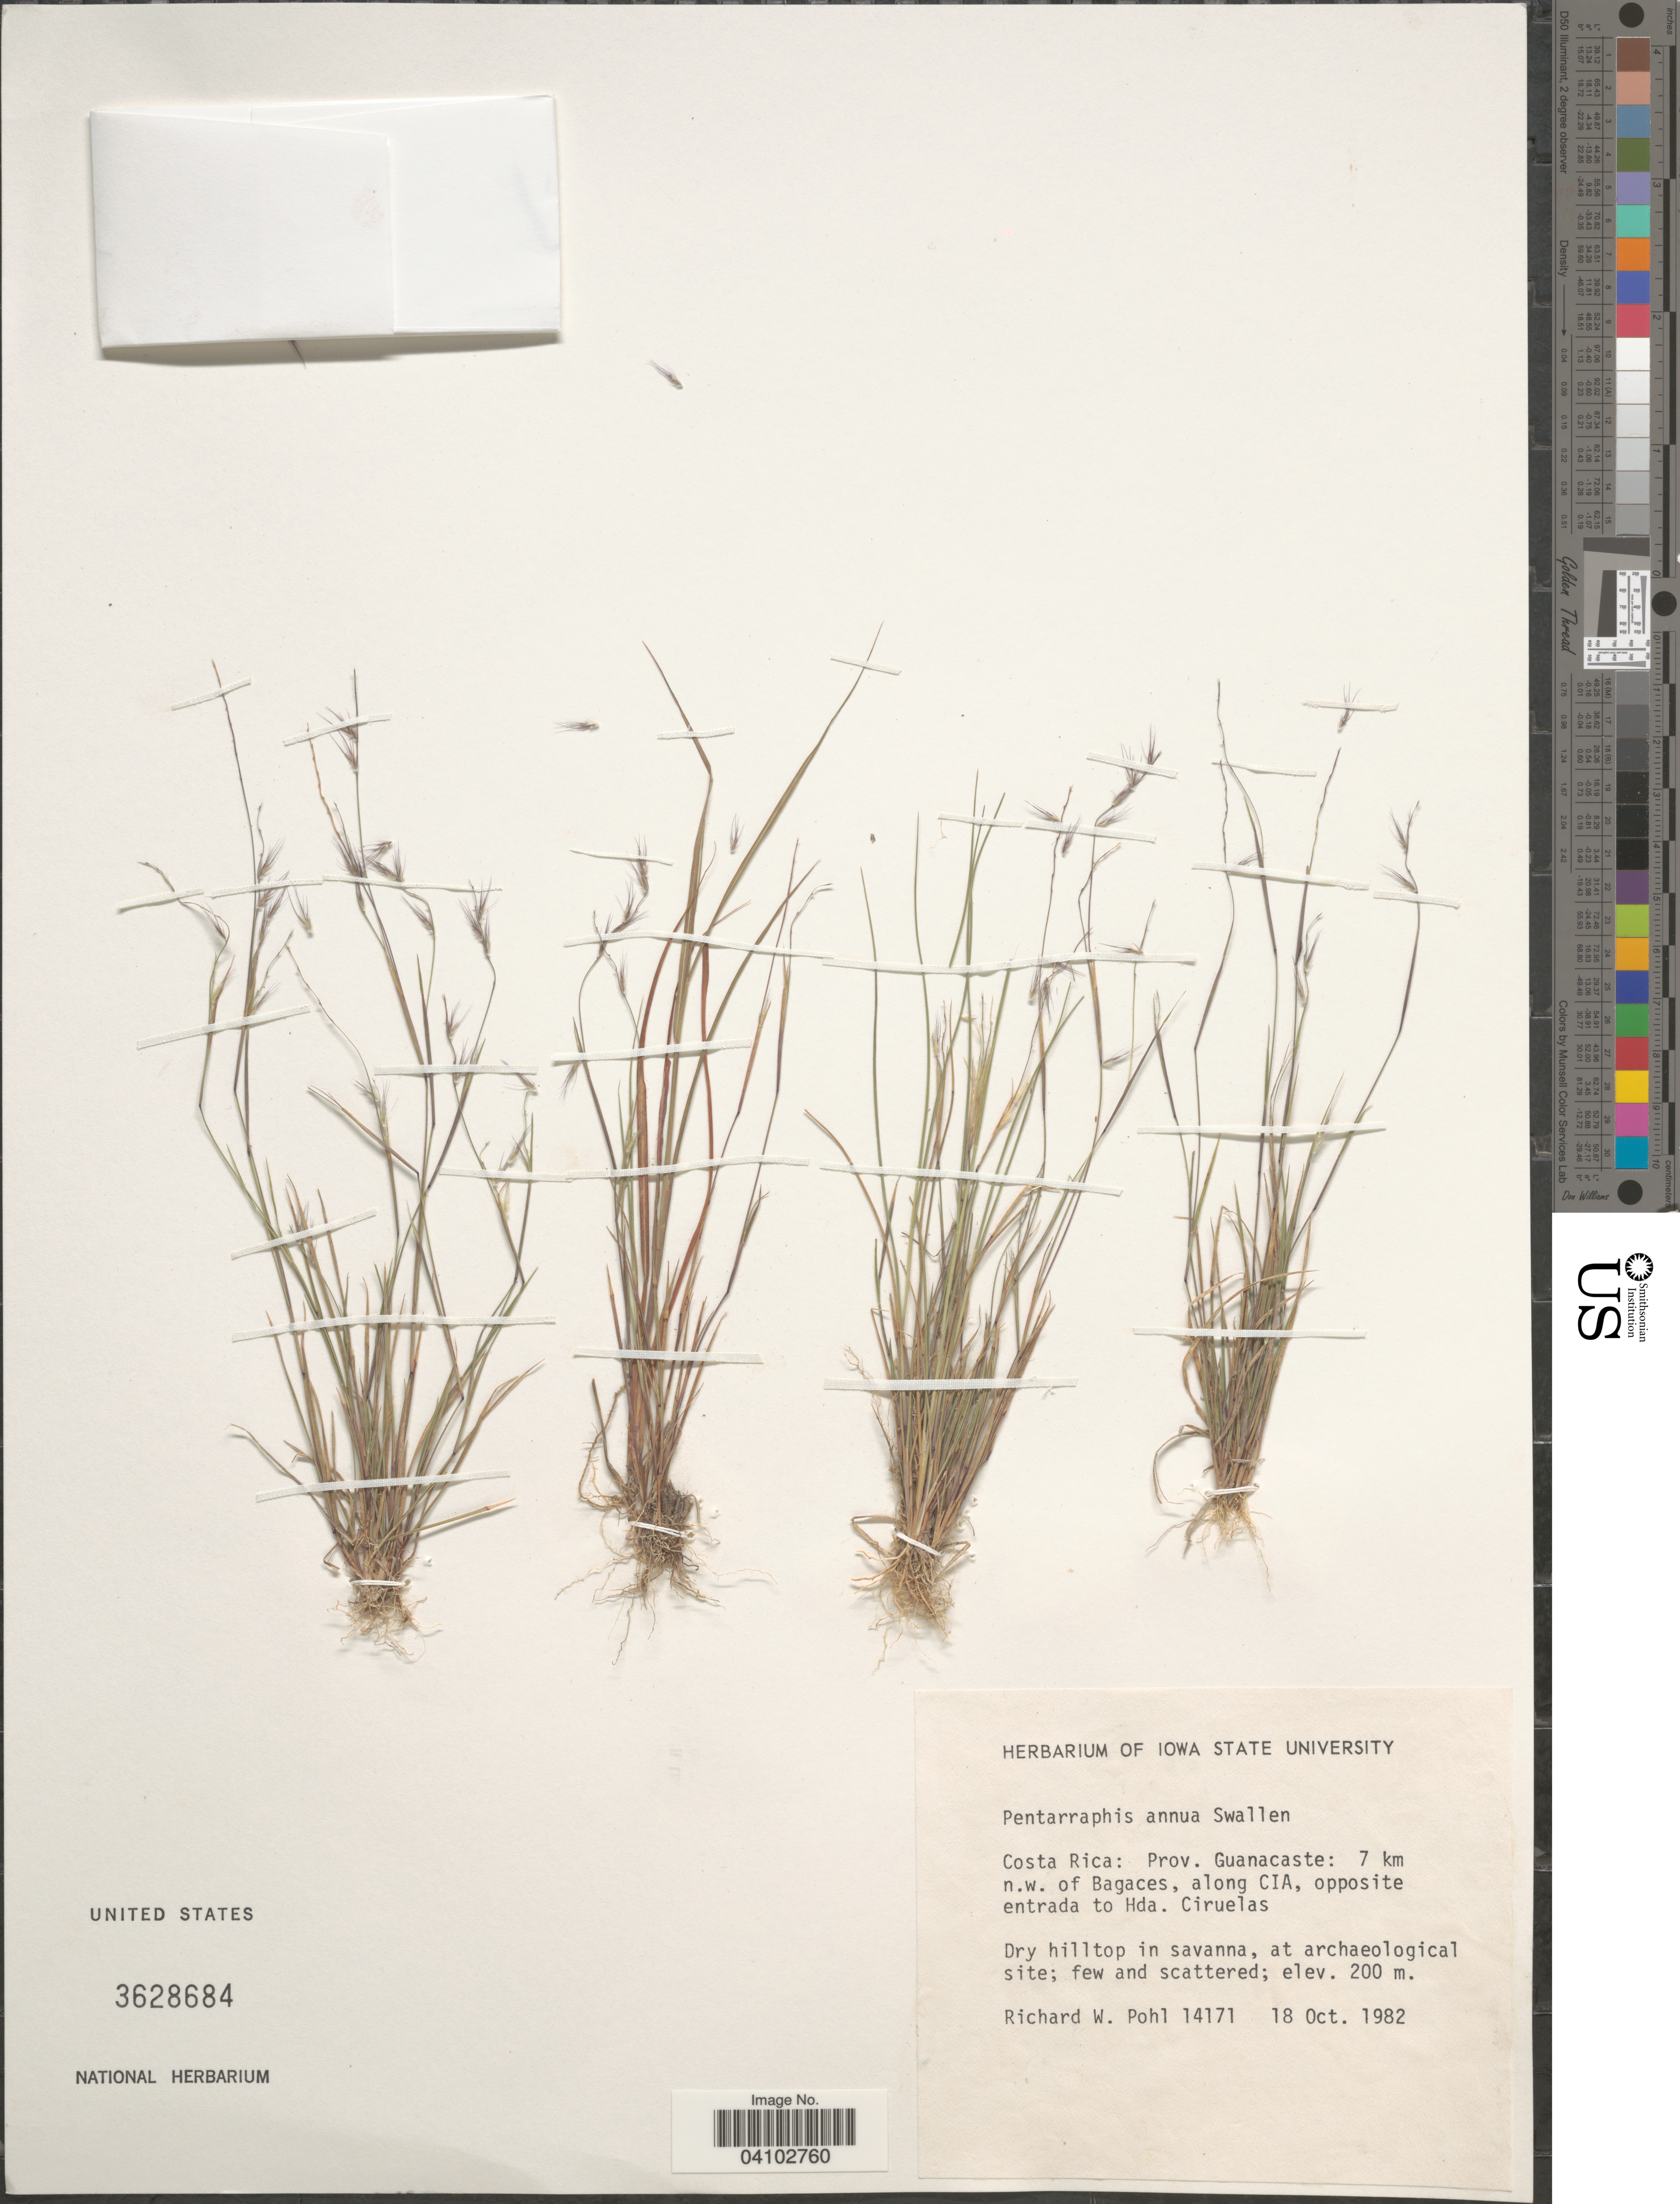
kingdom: Plantae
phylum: Tracheophyta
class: Liliopsida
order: Poales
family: Poaceae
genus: Bouteloua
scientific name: Bouteloua swallenii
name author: Columbus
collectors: R. W. Pohl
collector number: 14171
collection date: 1982-10-18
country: Costa Rica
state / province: Guanacaste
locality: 7 km n.w. of Bagaces, along CIA, opposite entrada to Hda. Ciruelas.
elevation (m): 200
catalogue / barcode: US 3628684